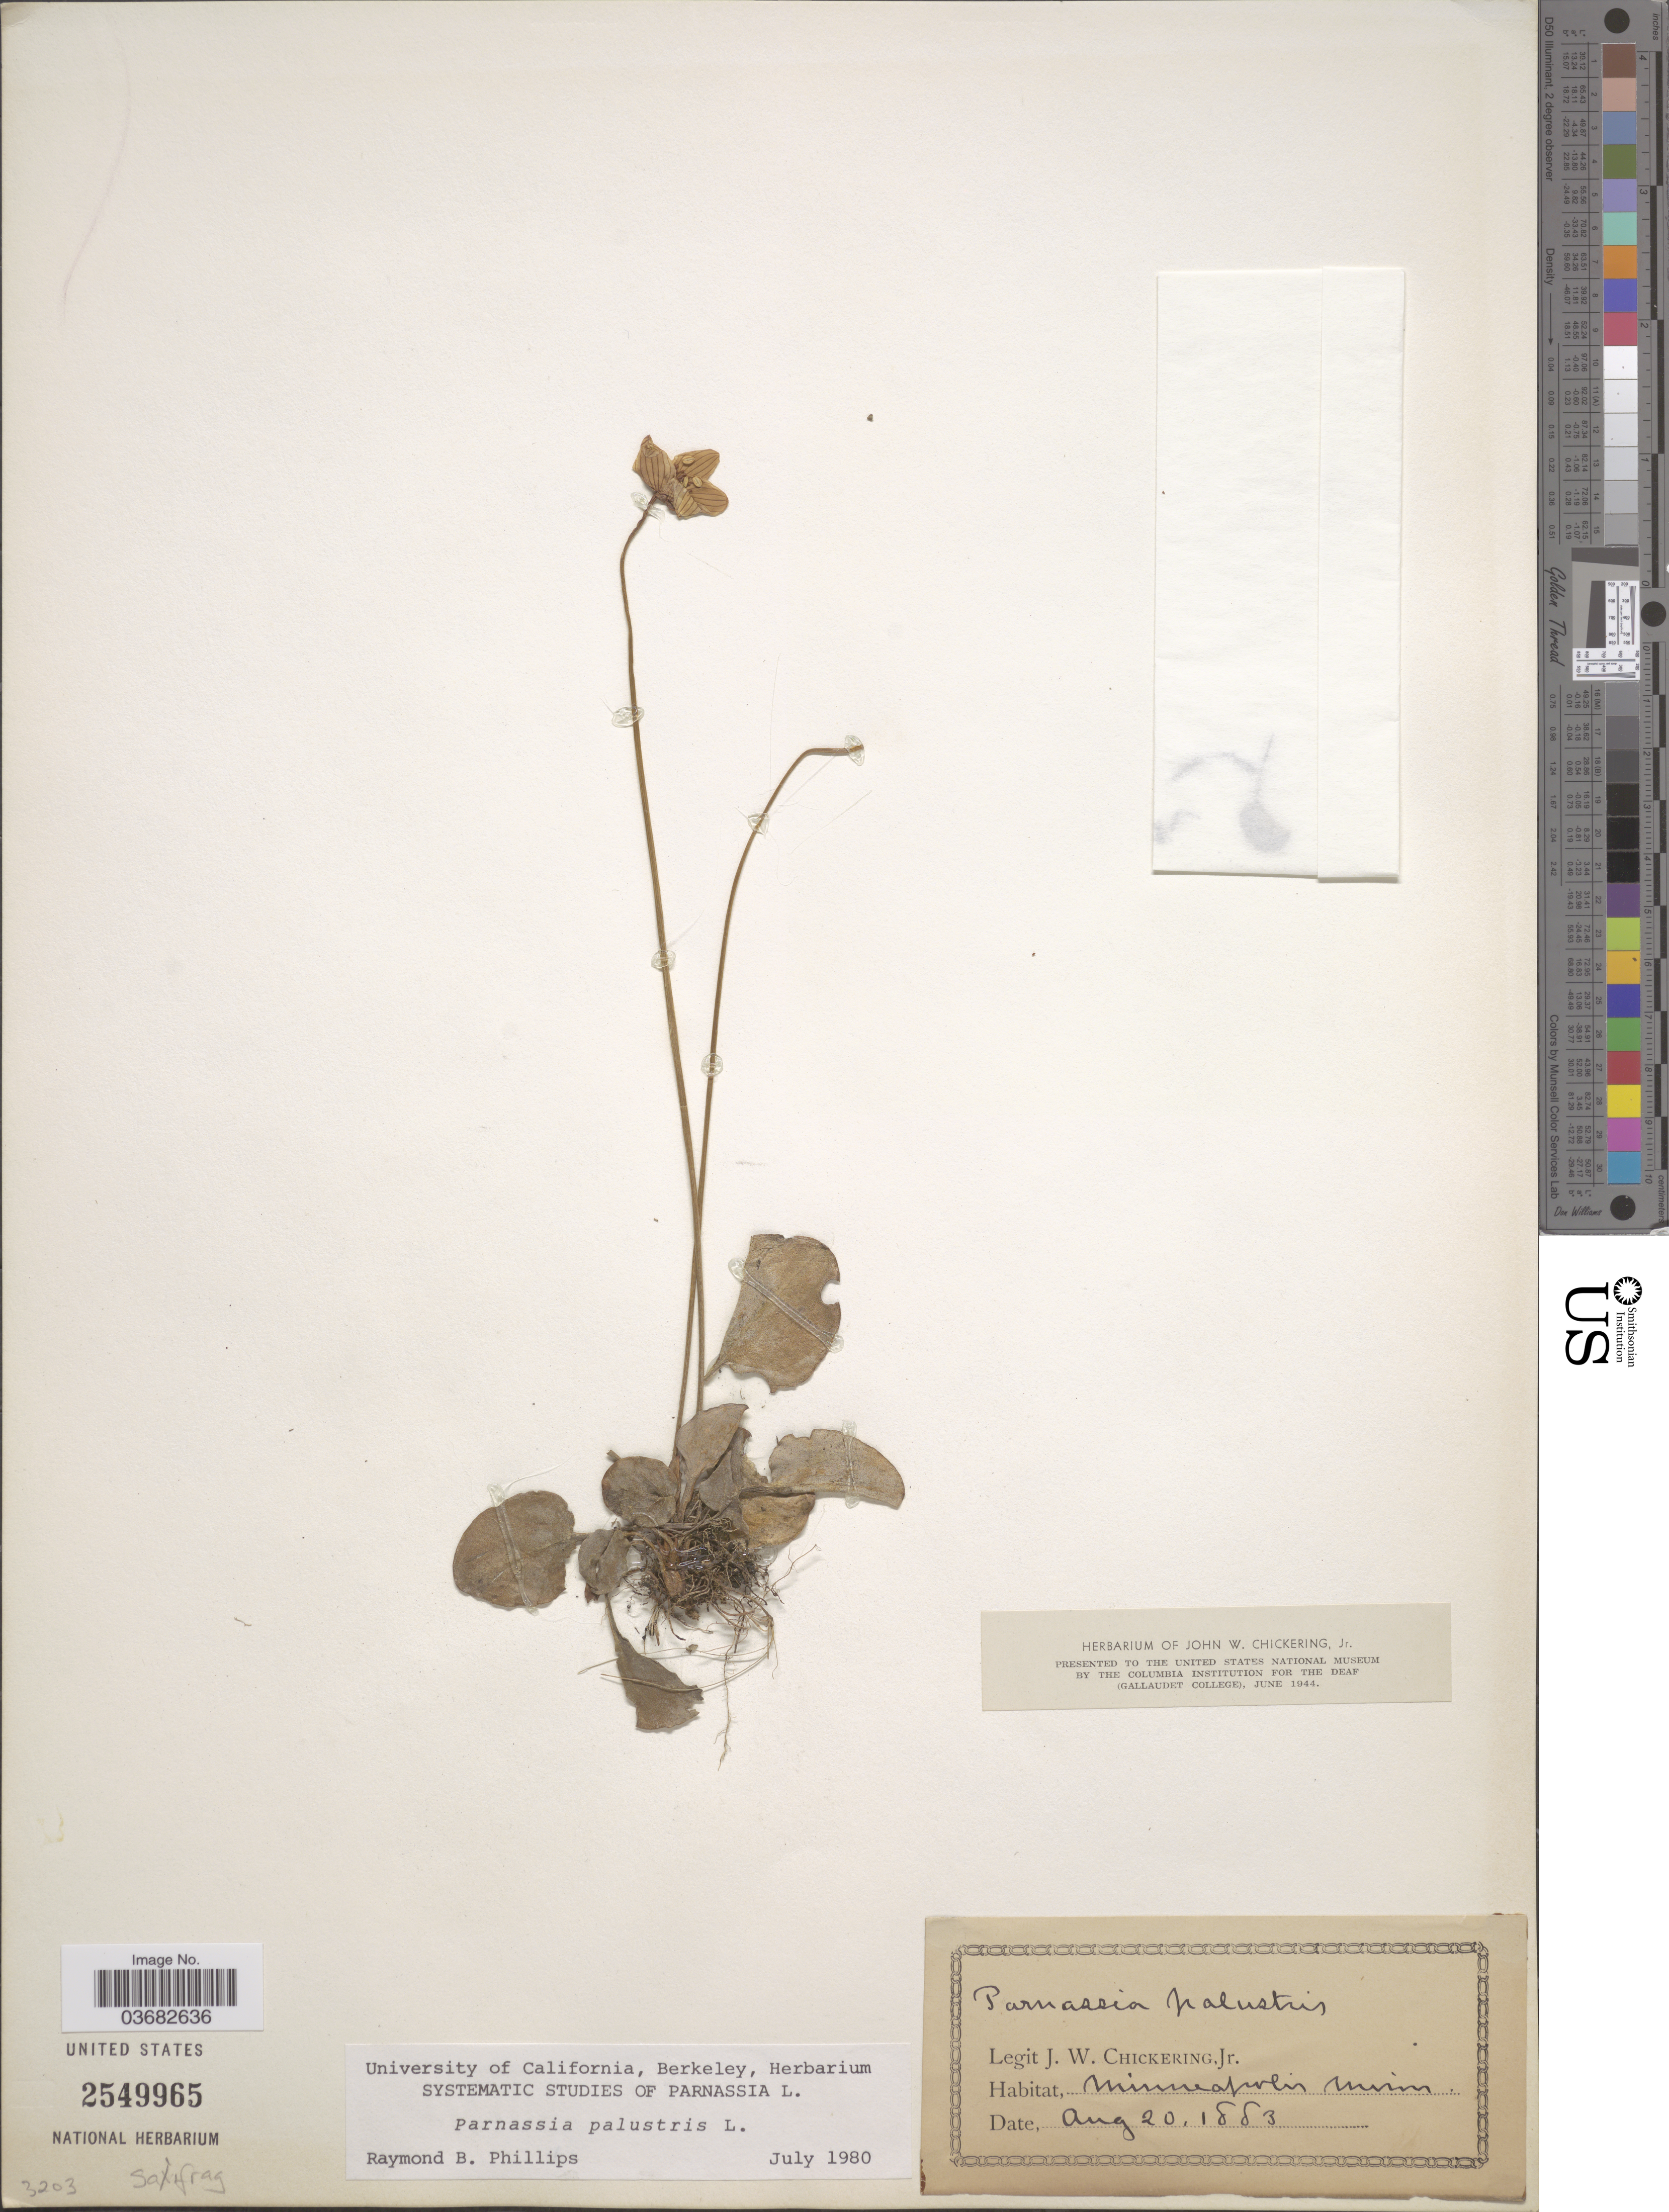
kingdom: Plantae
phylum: Tracheophyta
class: Magnoliopsida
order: Celastrales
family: Parnassiaceae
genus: Parnassia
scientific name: Parnassia palustris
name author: L.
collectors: J. W. Chickering Jr.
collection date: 1883-08-20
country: United States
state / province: Minnesota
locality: Minnepolis.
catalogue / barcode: US 2549965